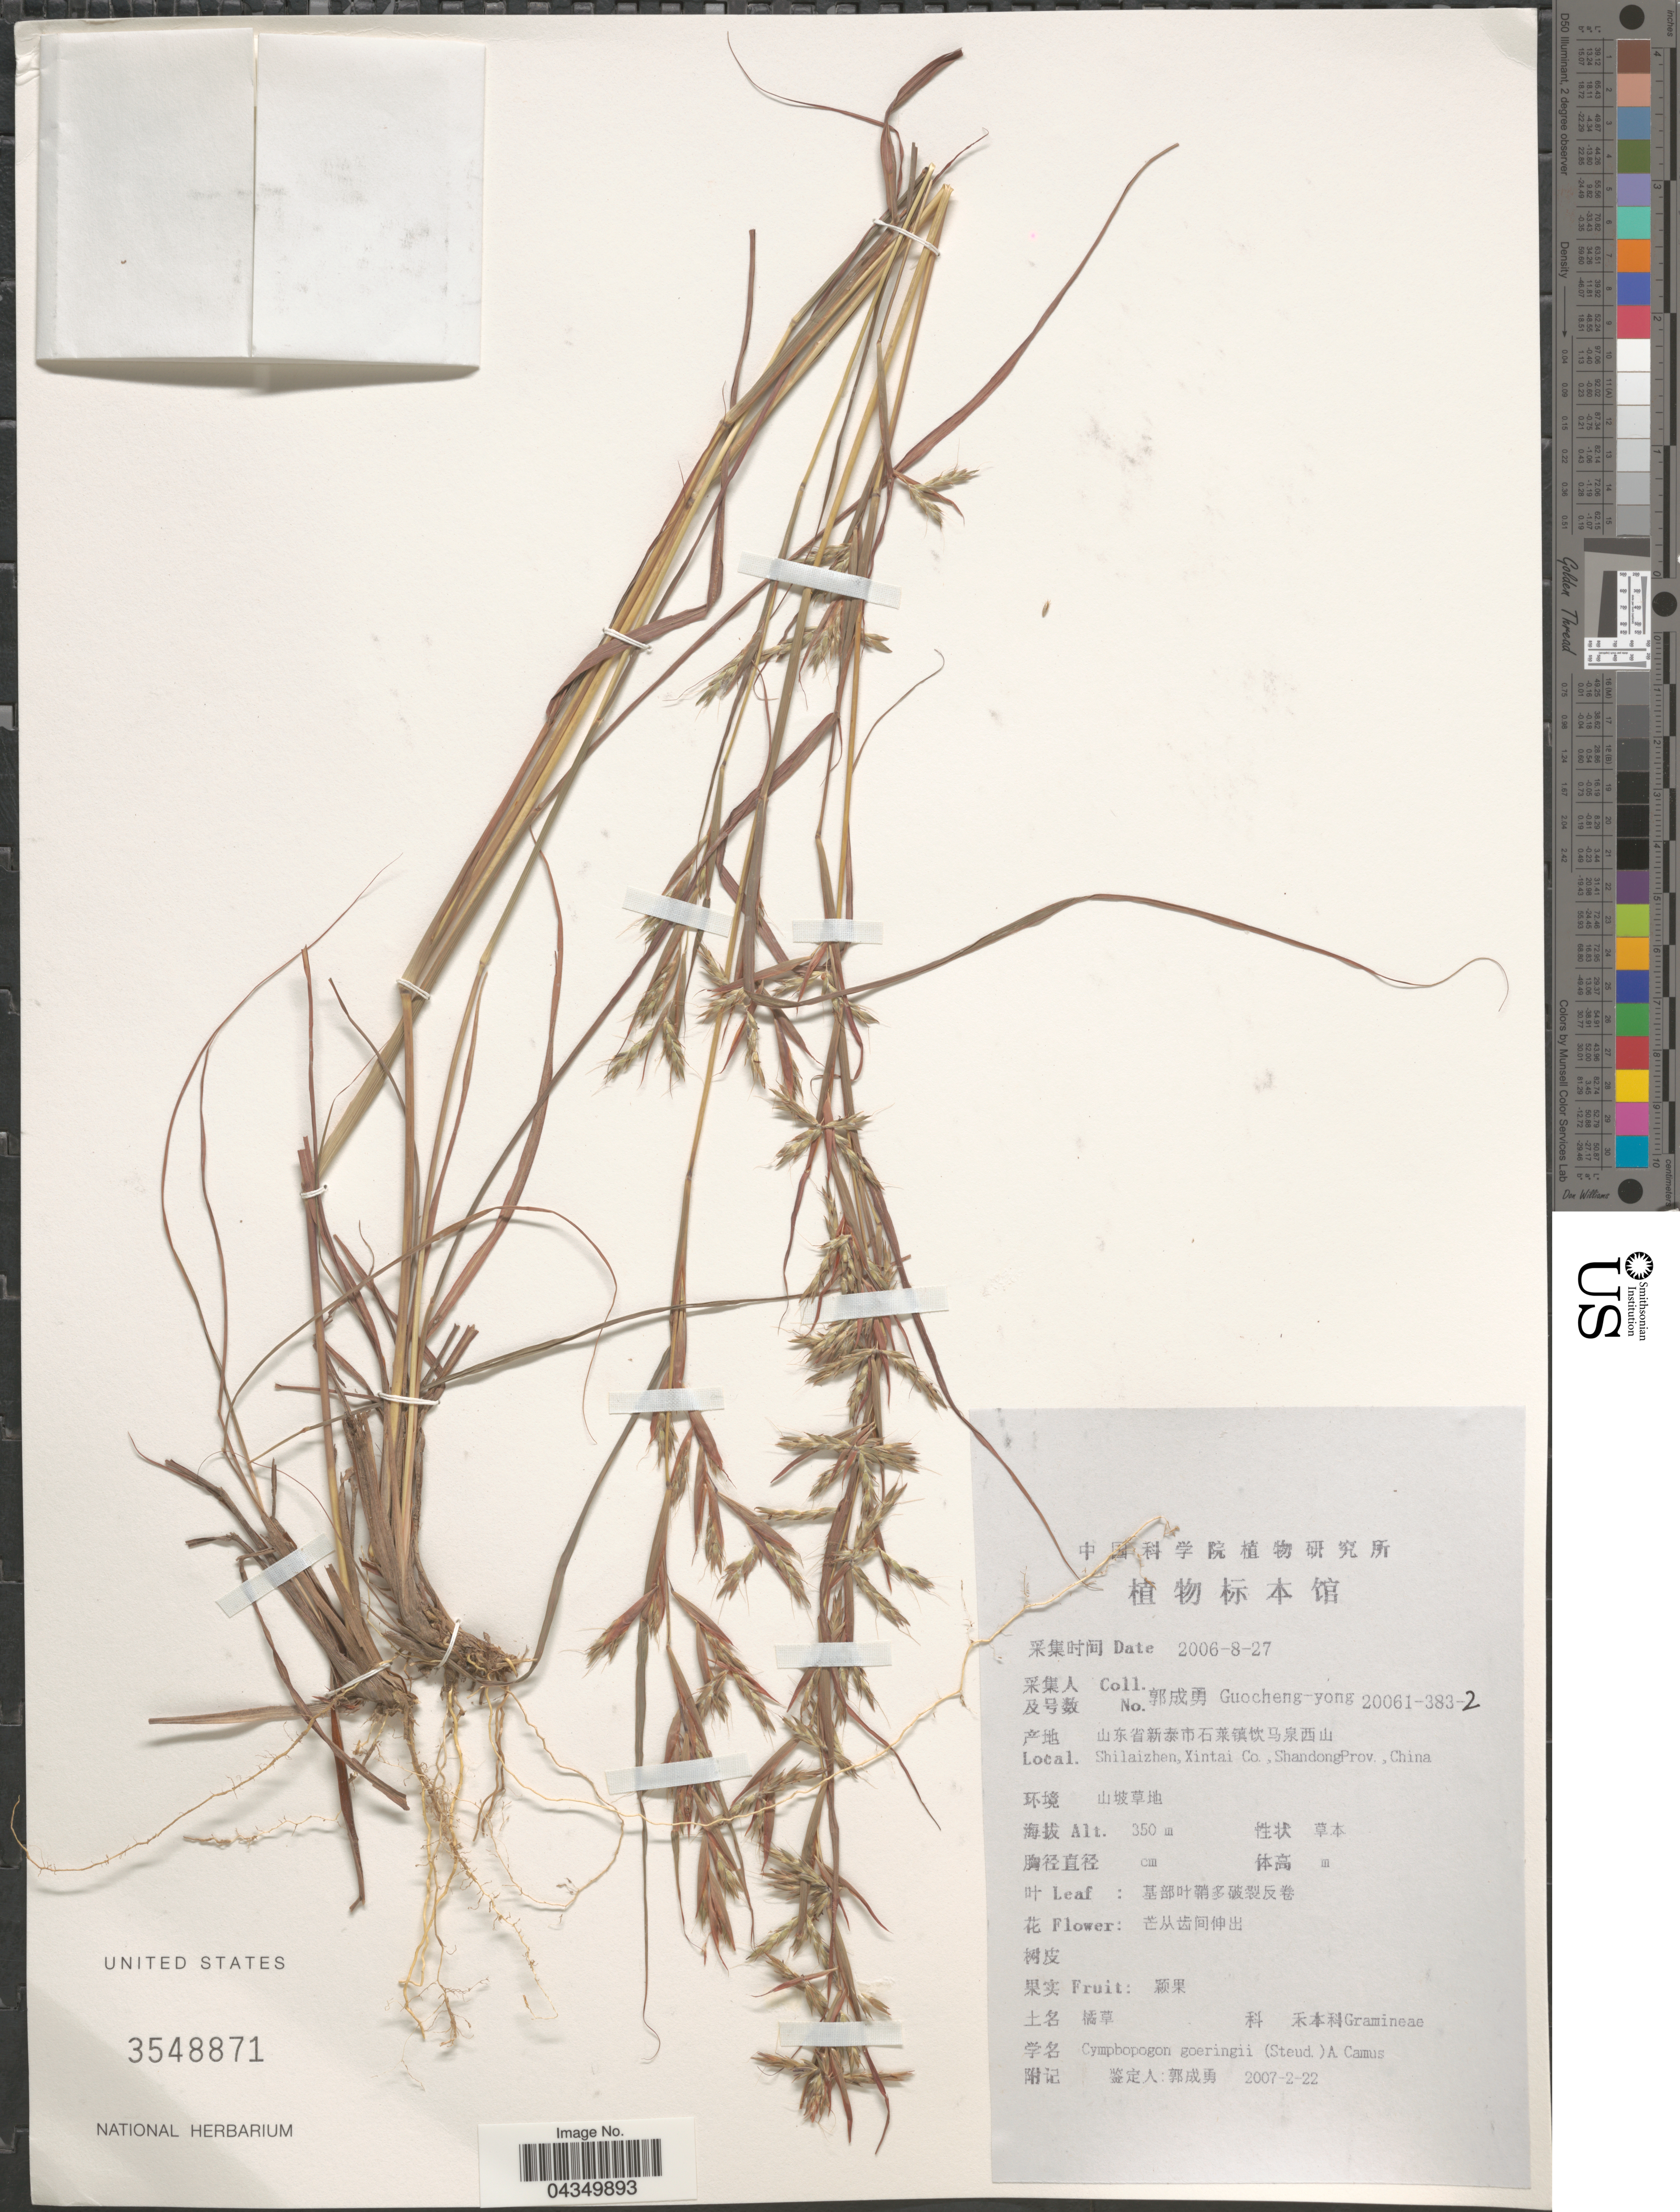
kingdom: Plantae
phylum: Tracheophyta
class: Liliopsida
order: Poales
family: Poaceae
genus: Cymbopogon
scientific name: Cymbopogon goeringii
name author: A. Camus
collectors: Guo cheng-yong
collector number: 20061-383-2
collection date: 2006-08-27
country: China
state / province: Shandong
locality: Shilaizhen, Xintai Co.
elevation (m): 350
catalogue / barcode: US 3548871